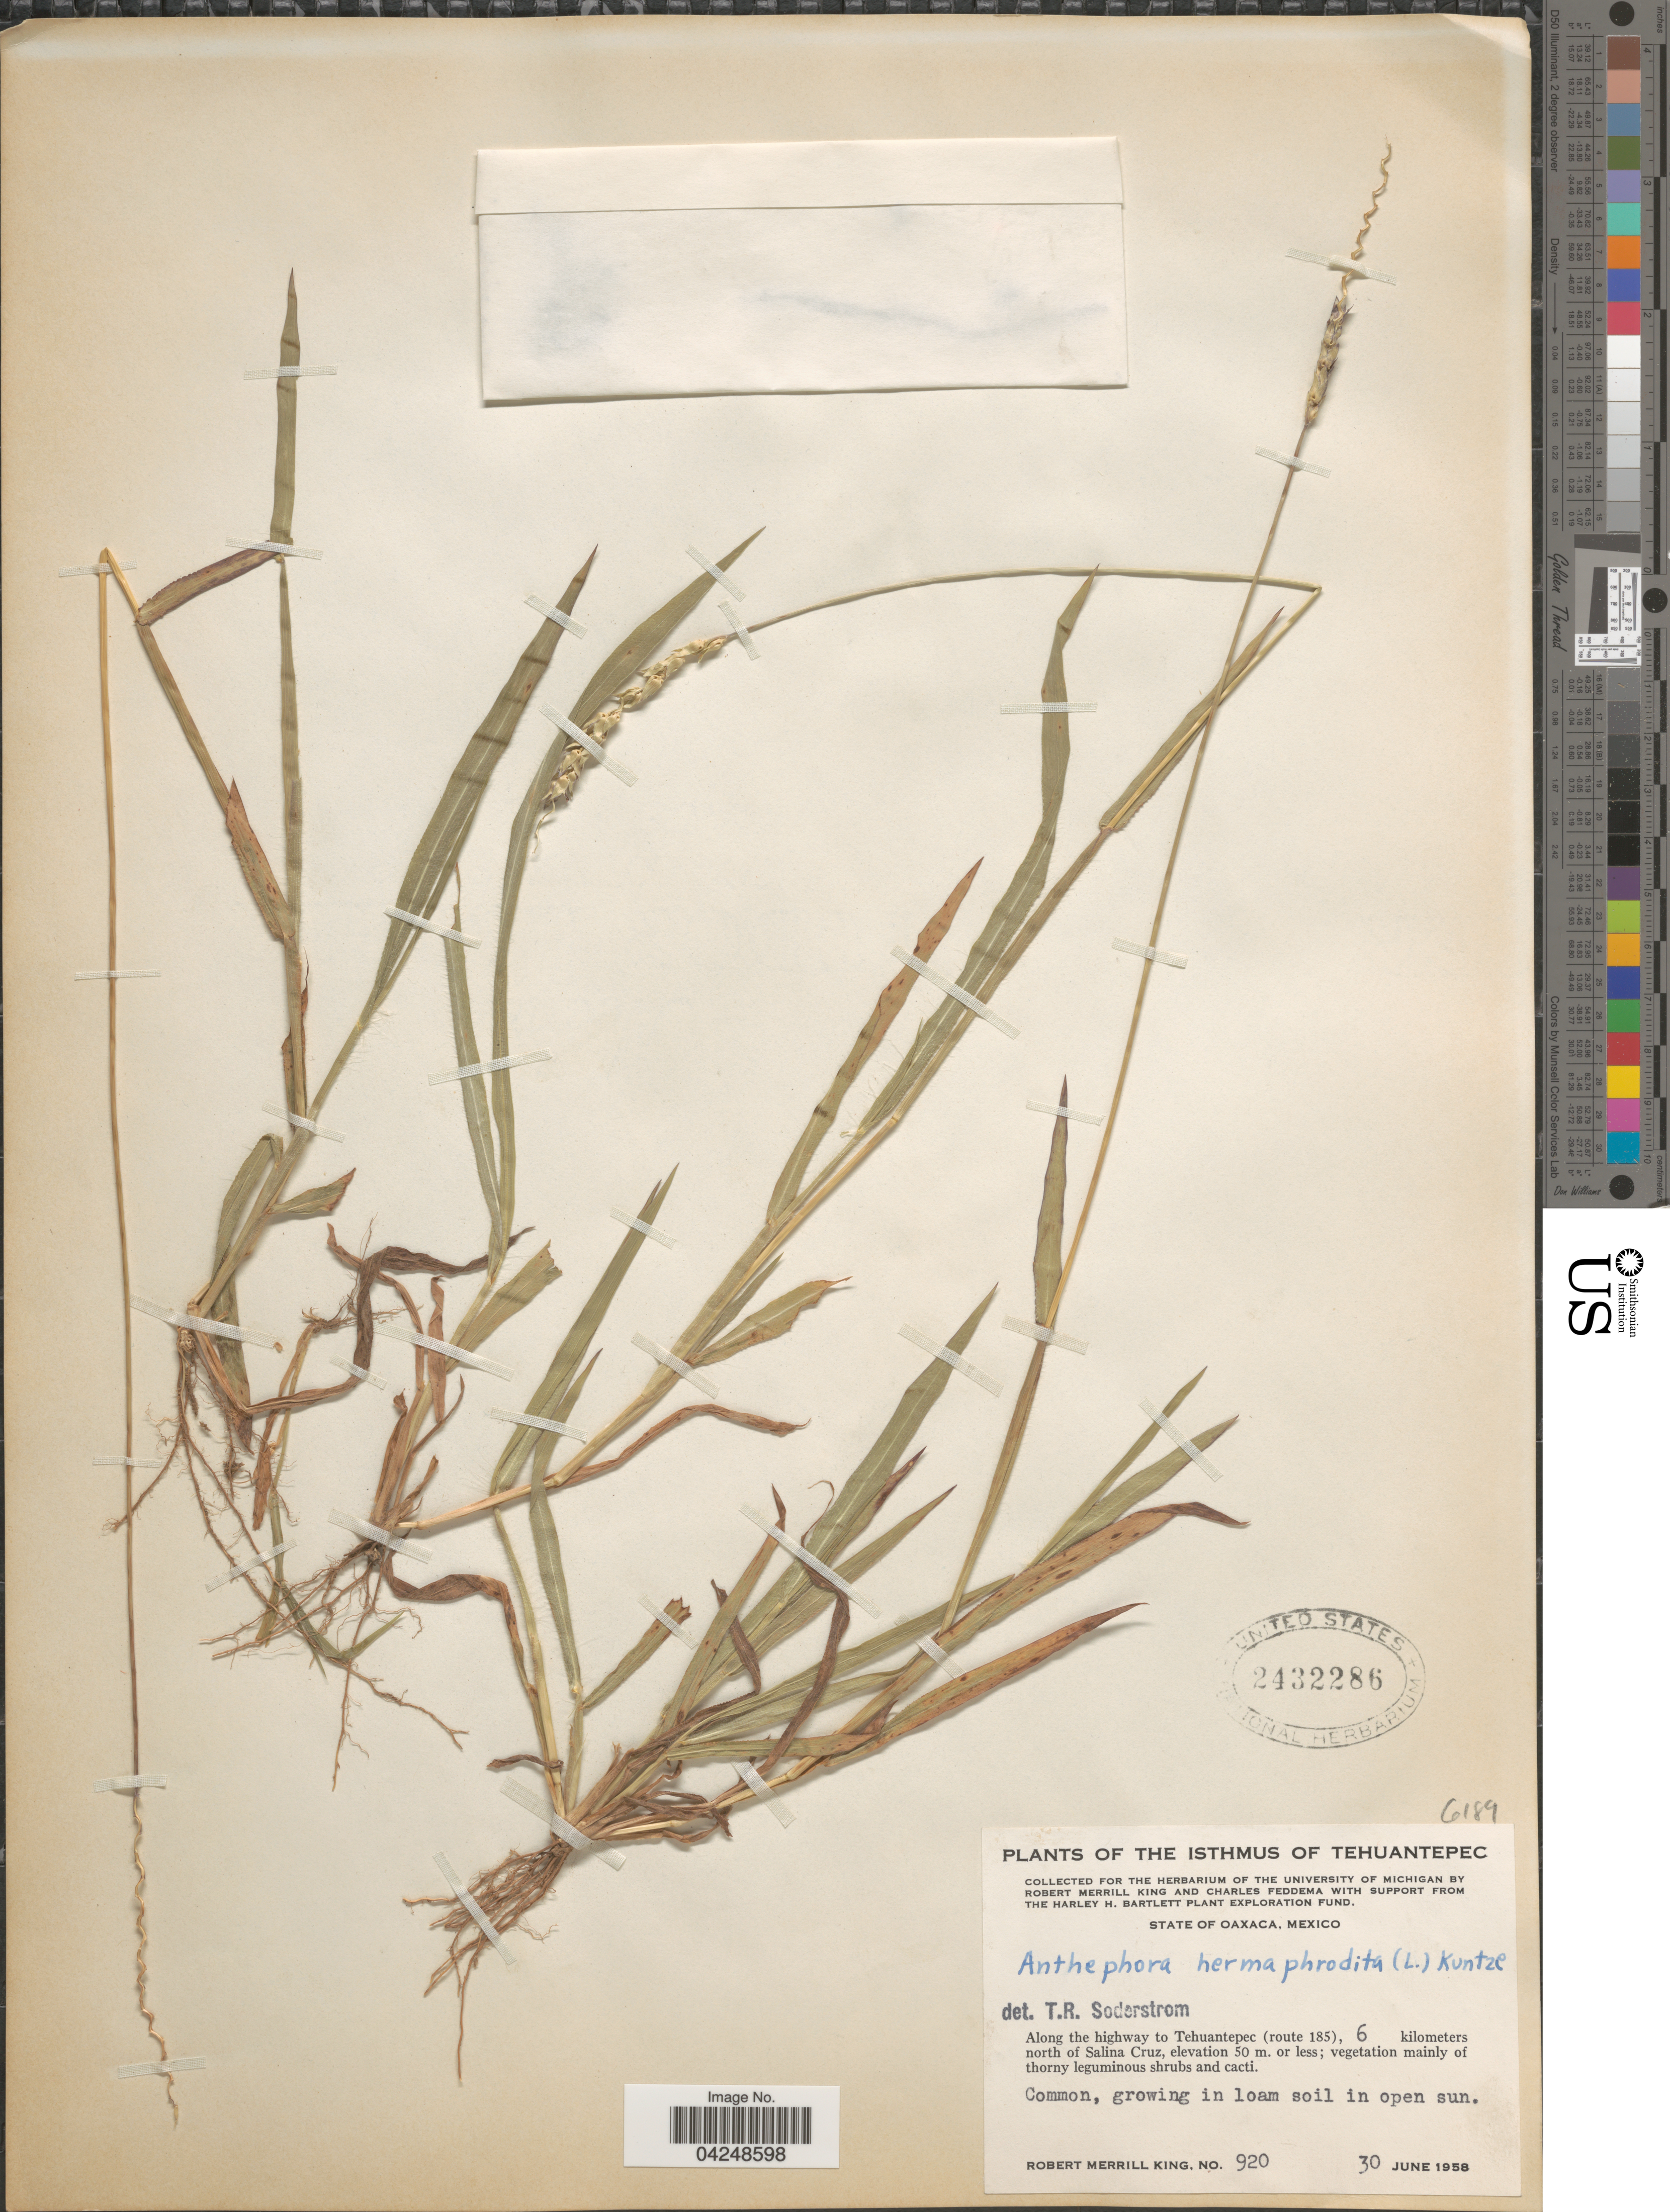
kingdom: Plantae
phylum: Tracheophyta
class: Liliopsida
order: Poales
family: Poaceae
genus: Anthephora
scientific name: Anthephora hermaphrodita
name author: (L.) Kuntze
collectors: R. M. King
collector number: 920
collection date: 1958-06-30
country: Mexico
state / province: Oaxaca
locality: The Isthmus of Tehuantepec. Along the highway to Tehuantepec (route 185), 6 kilometers north of Salina Cruz.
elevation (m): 50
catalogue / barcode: US 2432286